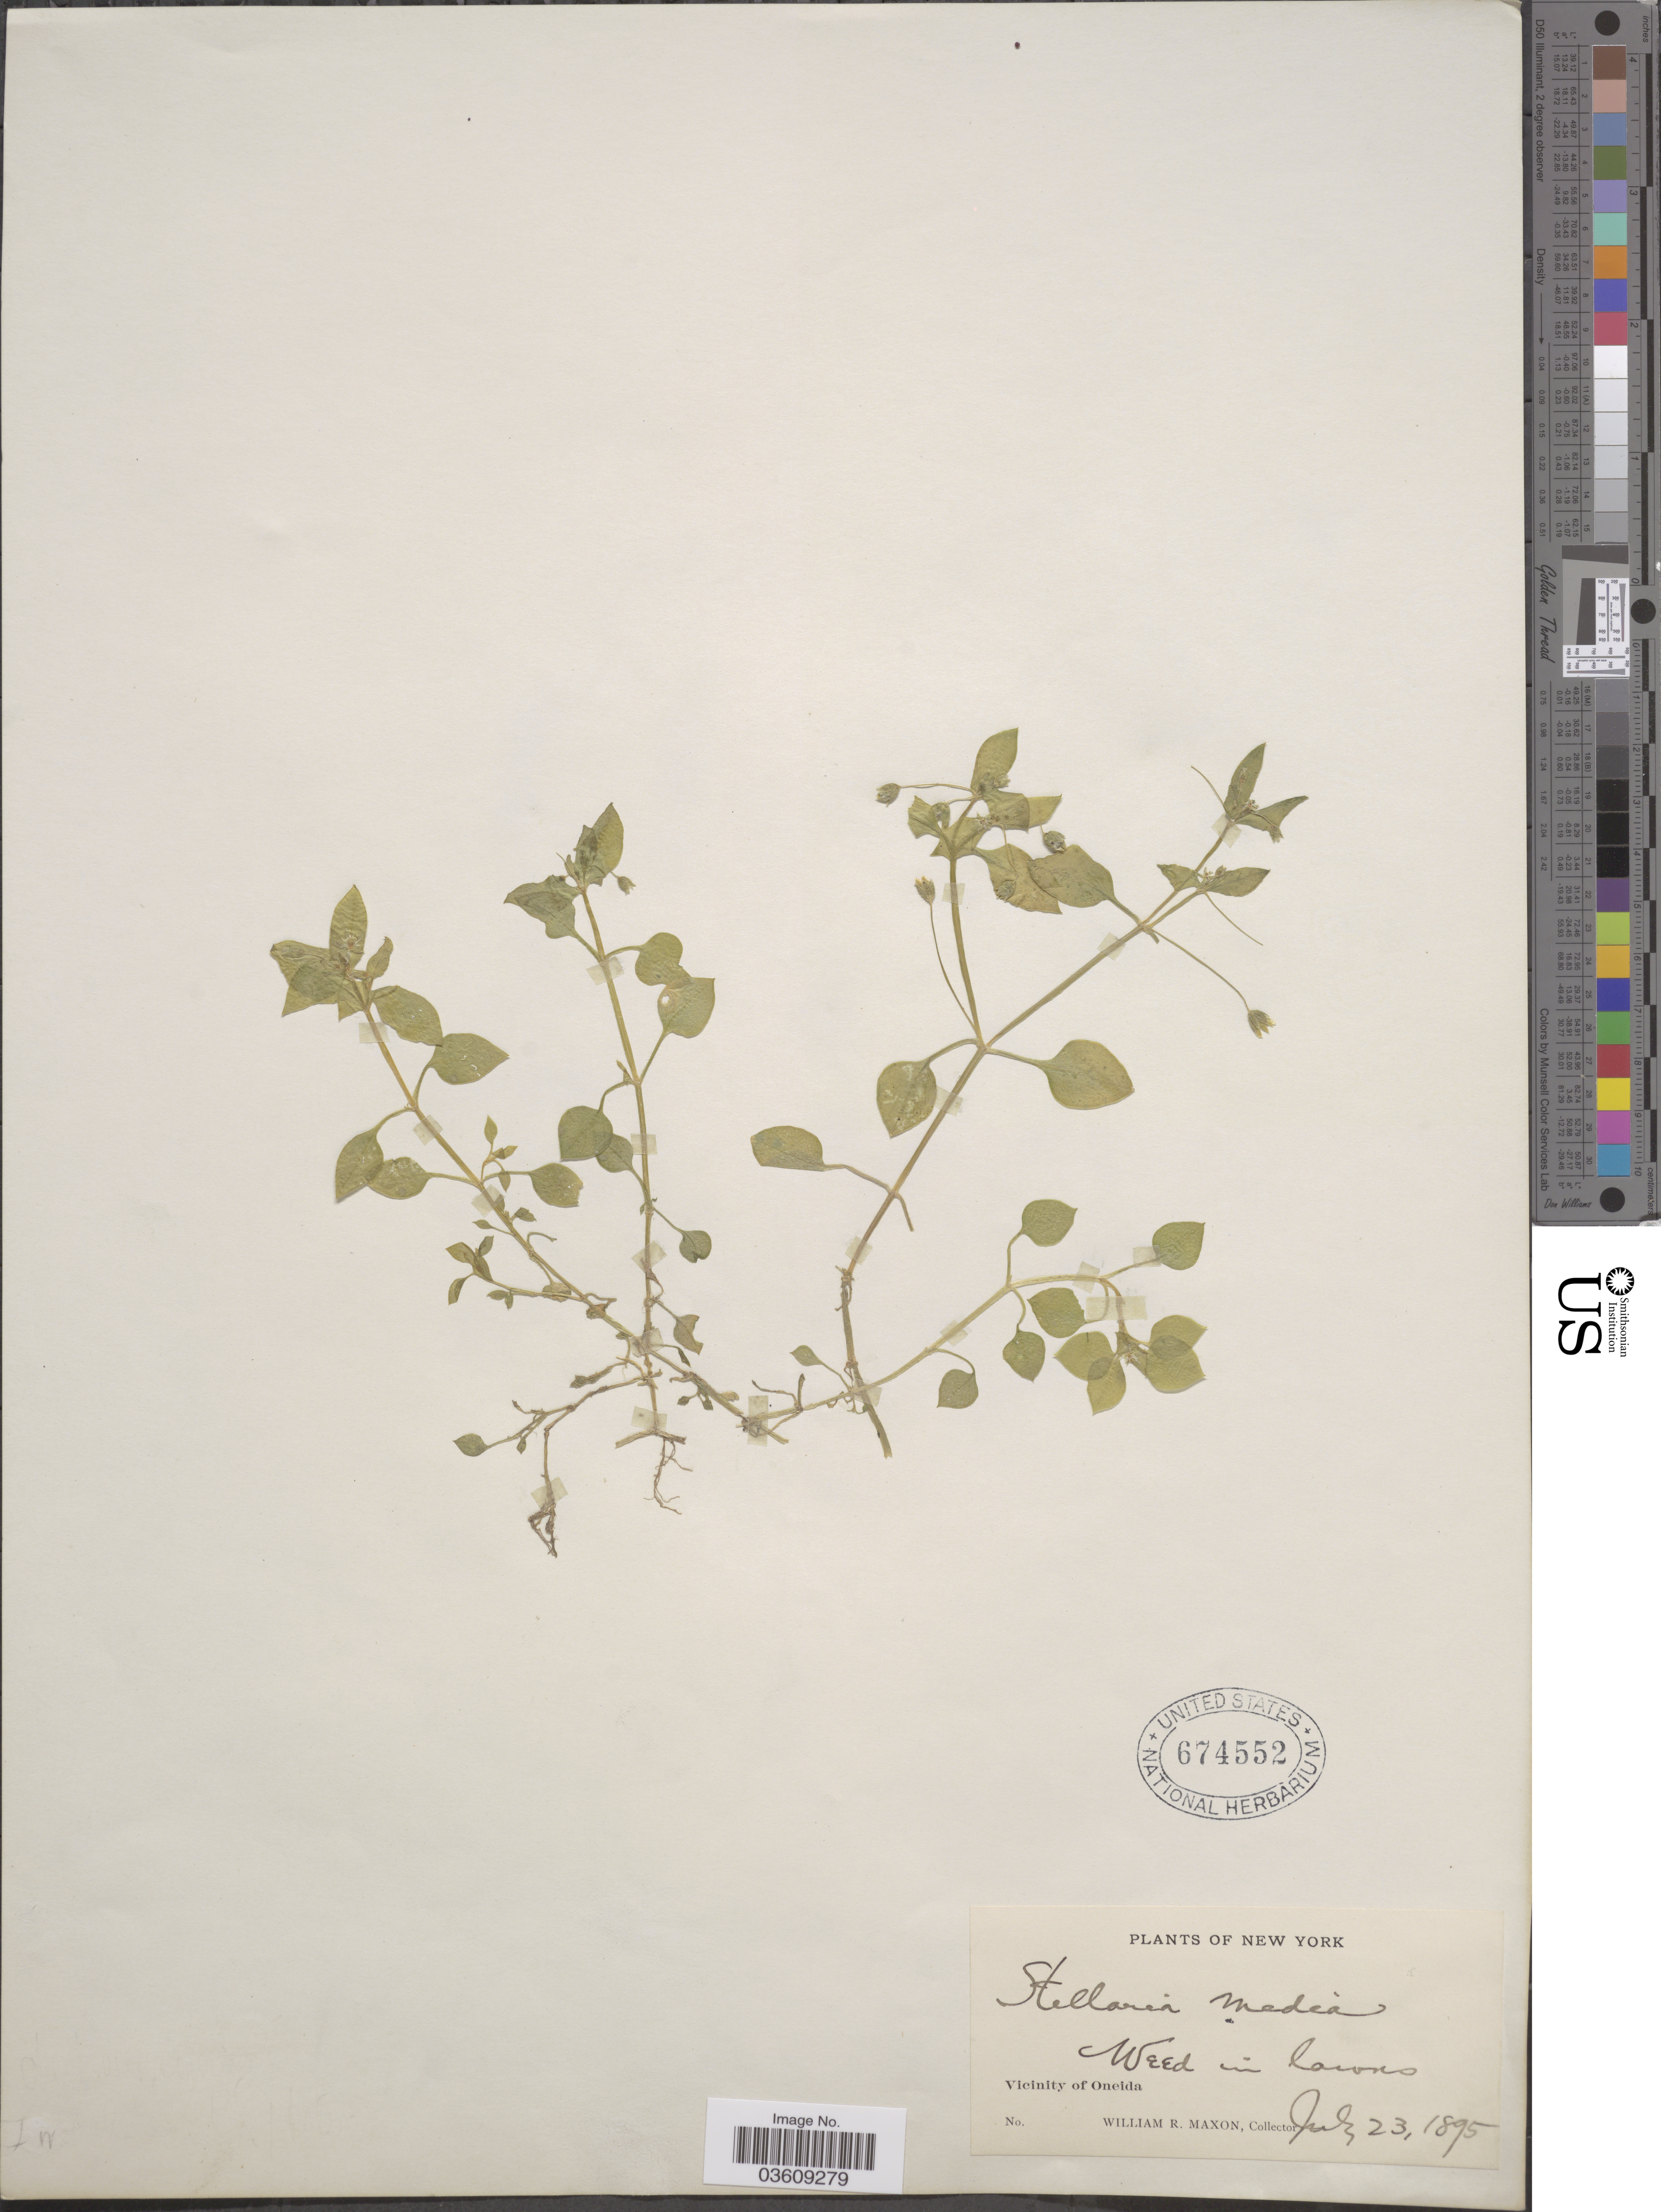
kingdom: Plantae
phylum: Tracheophyta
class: Magnoliopsida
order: Caryophyllales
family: Caryophyllaceae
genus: Stellaria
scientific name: Stellaria media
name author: (L.) Vill.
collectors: W. R. Maxon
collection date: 1895-07-23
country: United States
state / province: New York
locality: Vicinity of Oneida.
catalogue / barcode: US 674552